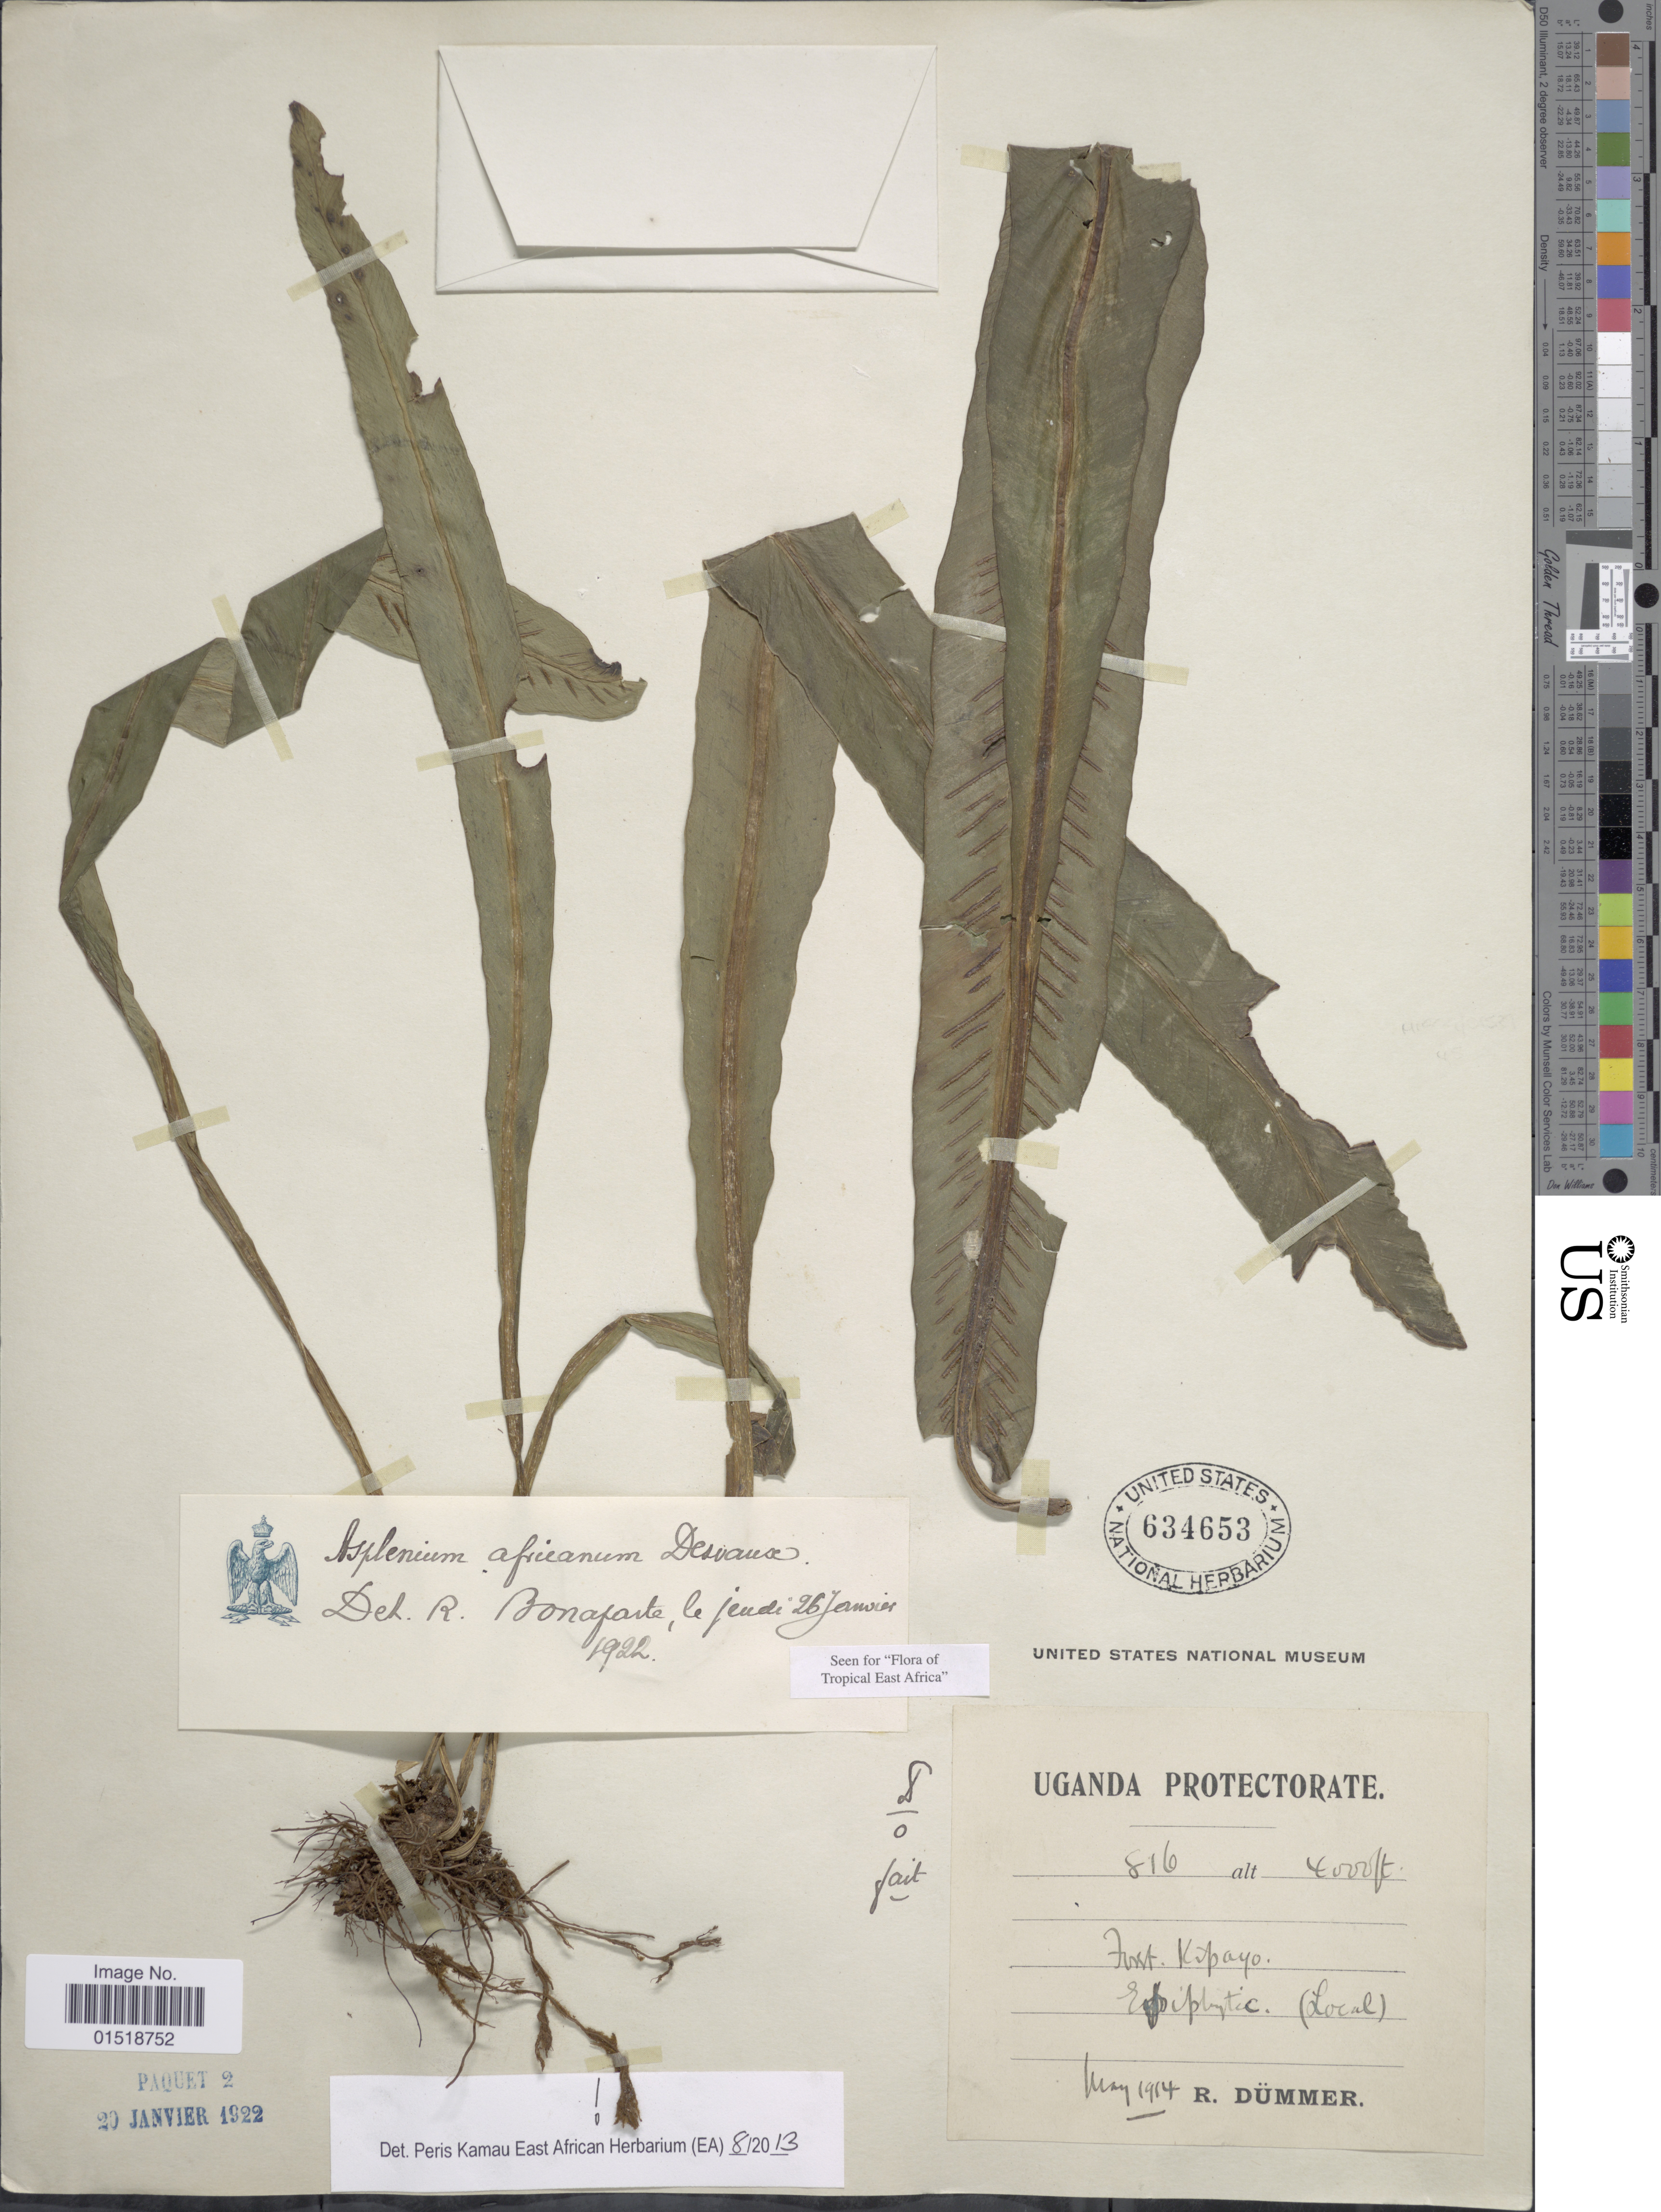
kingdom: Plantae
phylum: Tracheophyta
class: Polypodiopsida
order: Polypodiales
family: Aspleniaceae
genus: Asplenium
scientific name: Asplenium africanum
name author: Desv.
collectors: R. A. Dümmer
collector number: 816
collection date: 1914-05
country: Uganda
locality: Forest Kipayo.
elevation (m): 1219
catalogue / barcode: US 634653